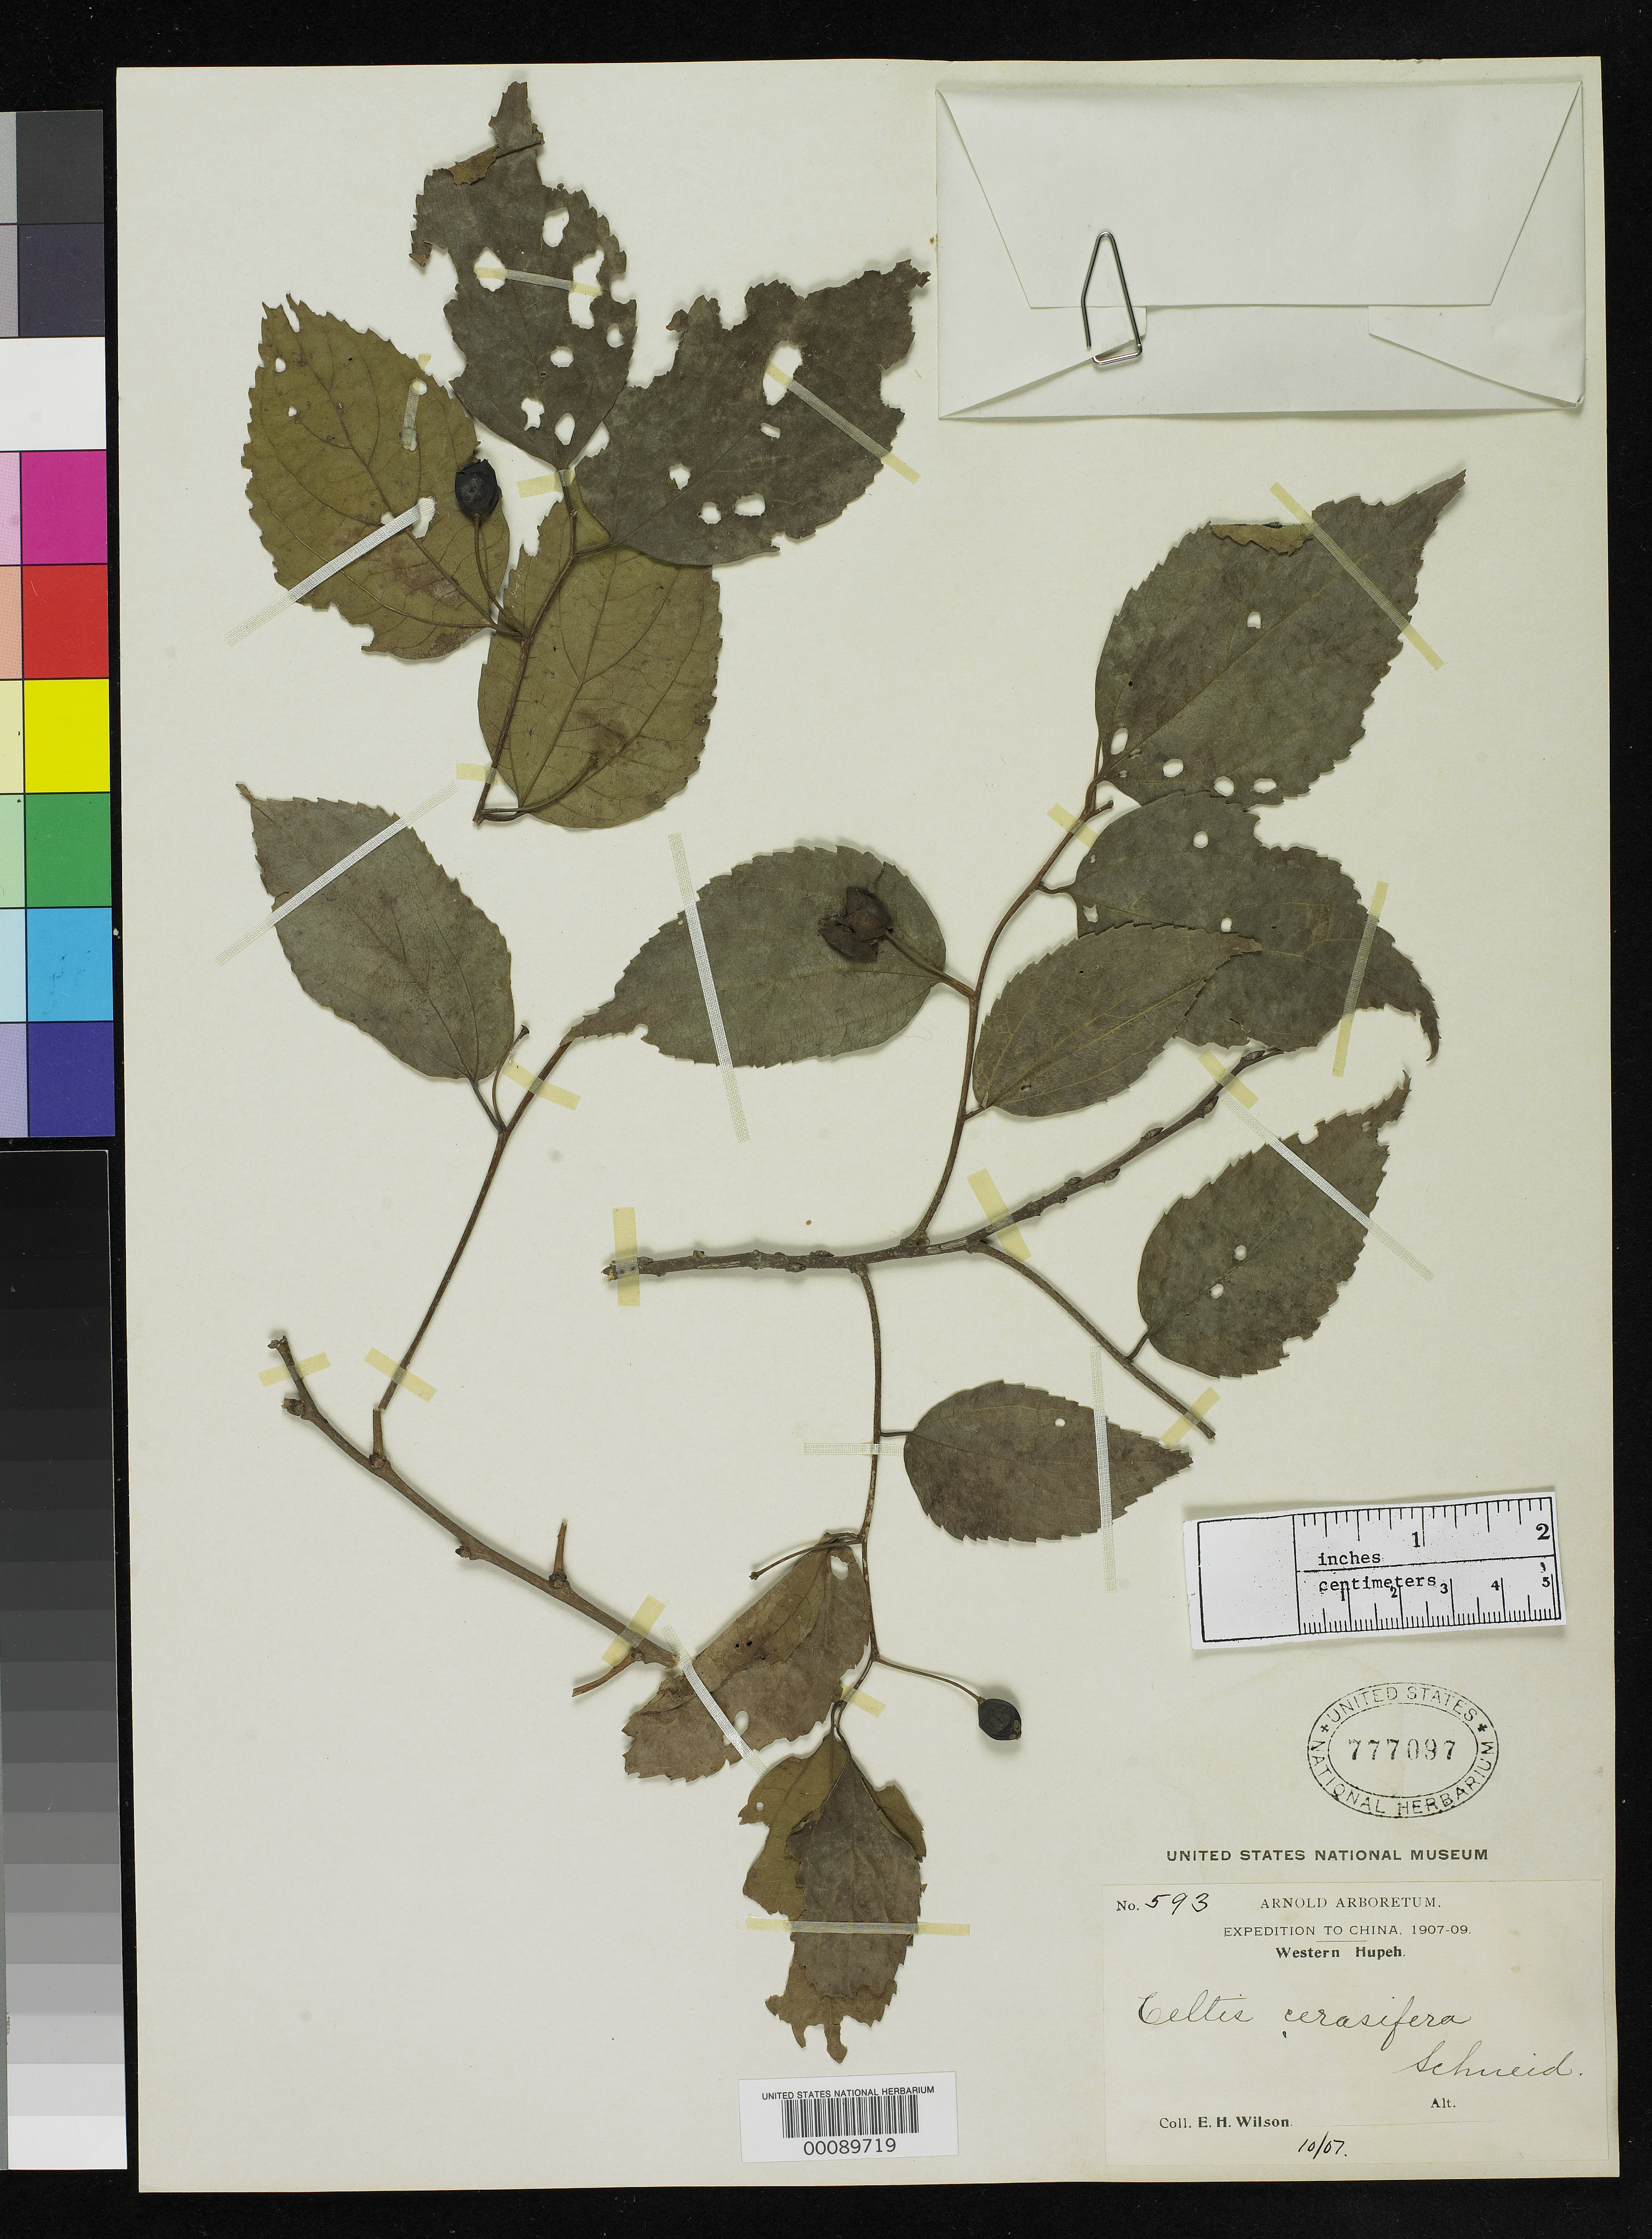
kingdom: Plantae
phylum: Tracheophyta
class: Magnoliopsida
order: Rosales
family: Cannabaceae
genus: Celtis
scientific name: Celtis cerasifera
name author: C.K. Schneid. in Sarg.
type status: Isotype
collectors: E. H. Wilson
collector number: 593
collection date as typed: Oct 1907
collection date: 1907-10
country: China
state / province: Hubei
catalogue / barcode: US 777097